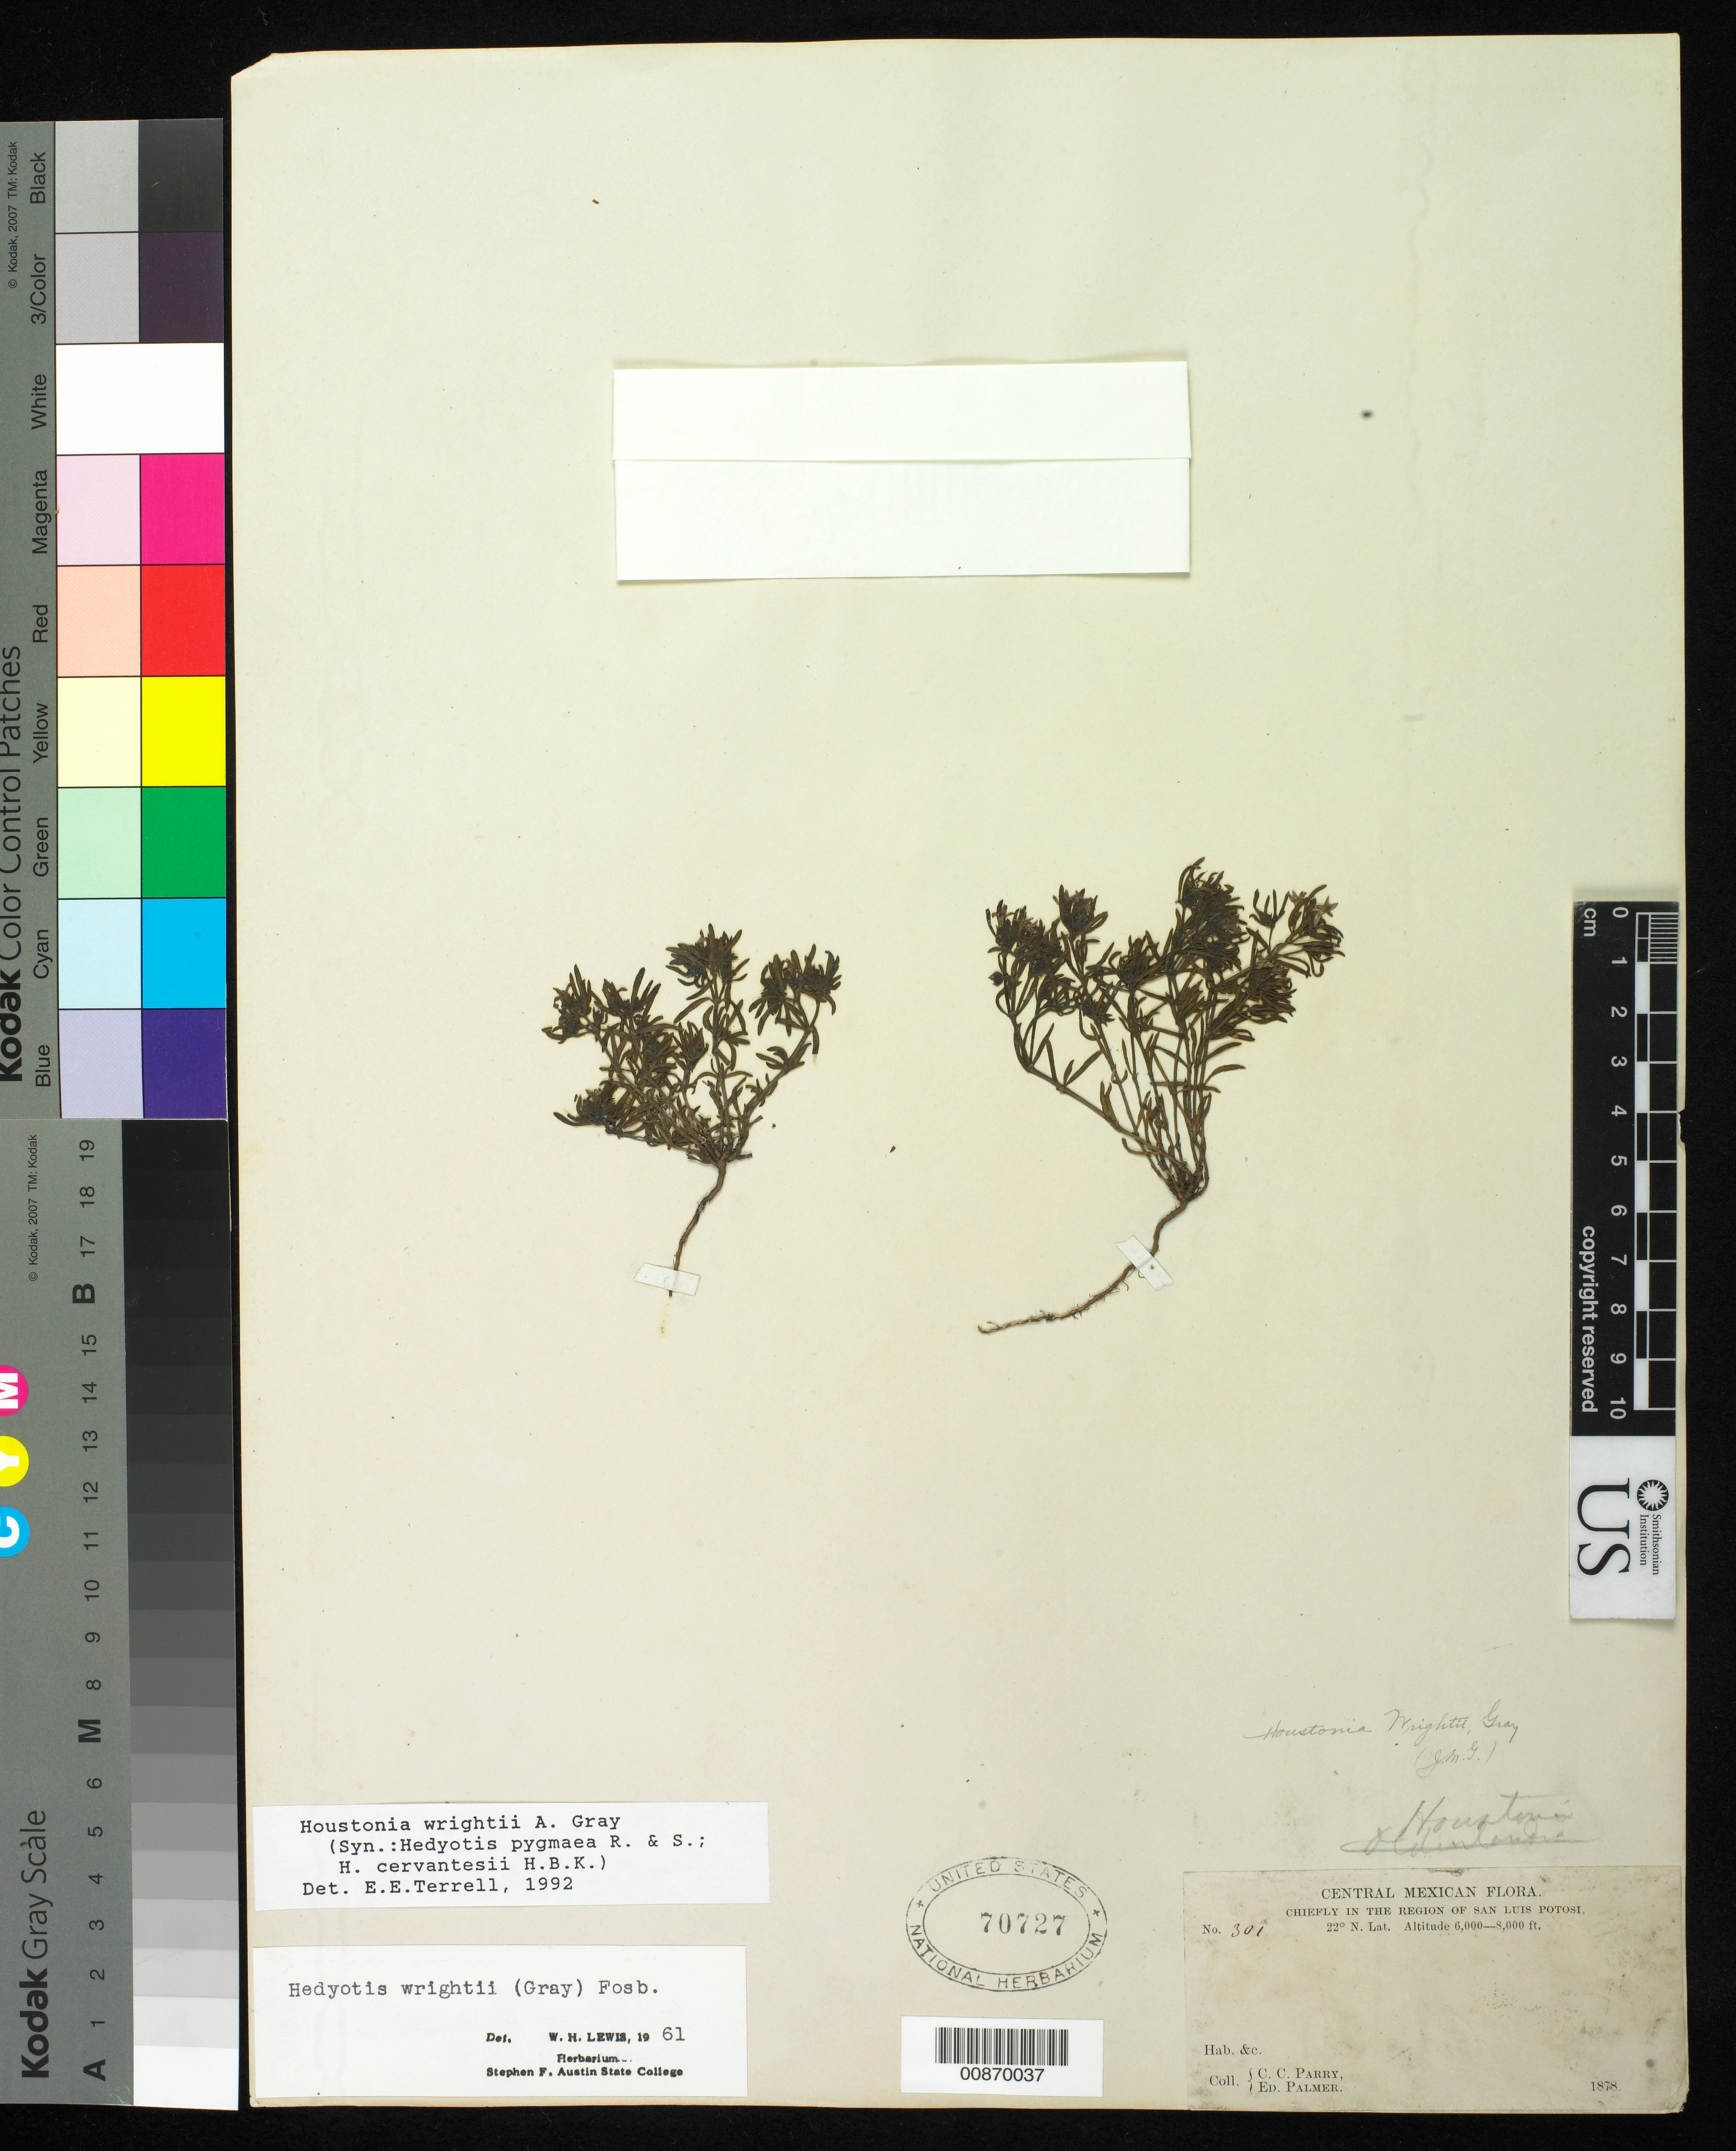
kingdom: Plantae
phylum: Tracheophyta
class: Magnoliopsida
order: Gentianales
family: Rubiaceae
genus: Houstonia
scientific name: Houstonia wrightii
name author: (A. Gray) A. Gray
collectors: C. C. Parry & E. Palmer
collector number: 301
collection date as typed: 1878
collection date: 1878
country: Mexico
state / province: San Luis Potosí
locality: Chiefly in the region of San Luis Potosí.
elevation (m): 1829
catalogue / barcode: US 70727